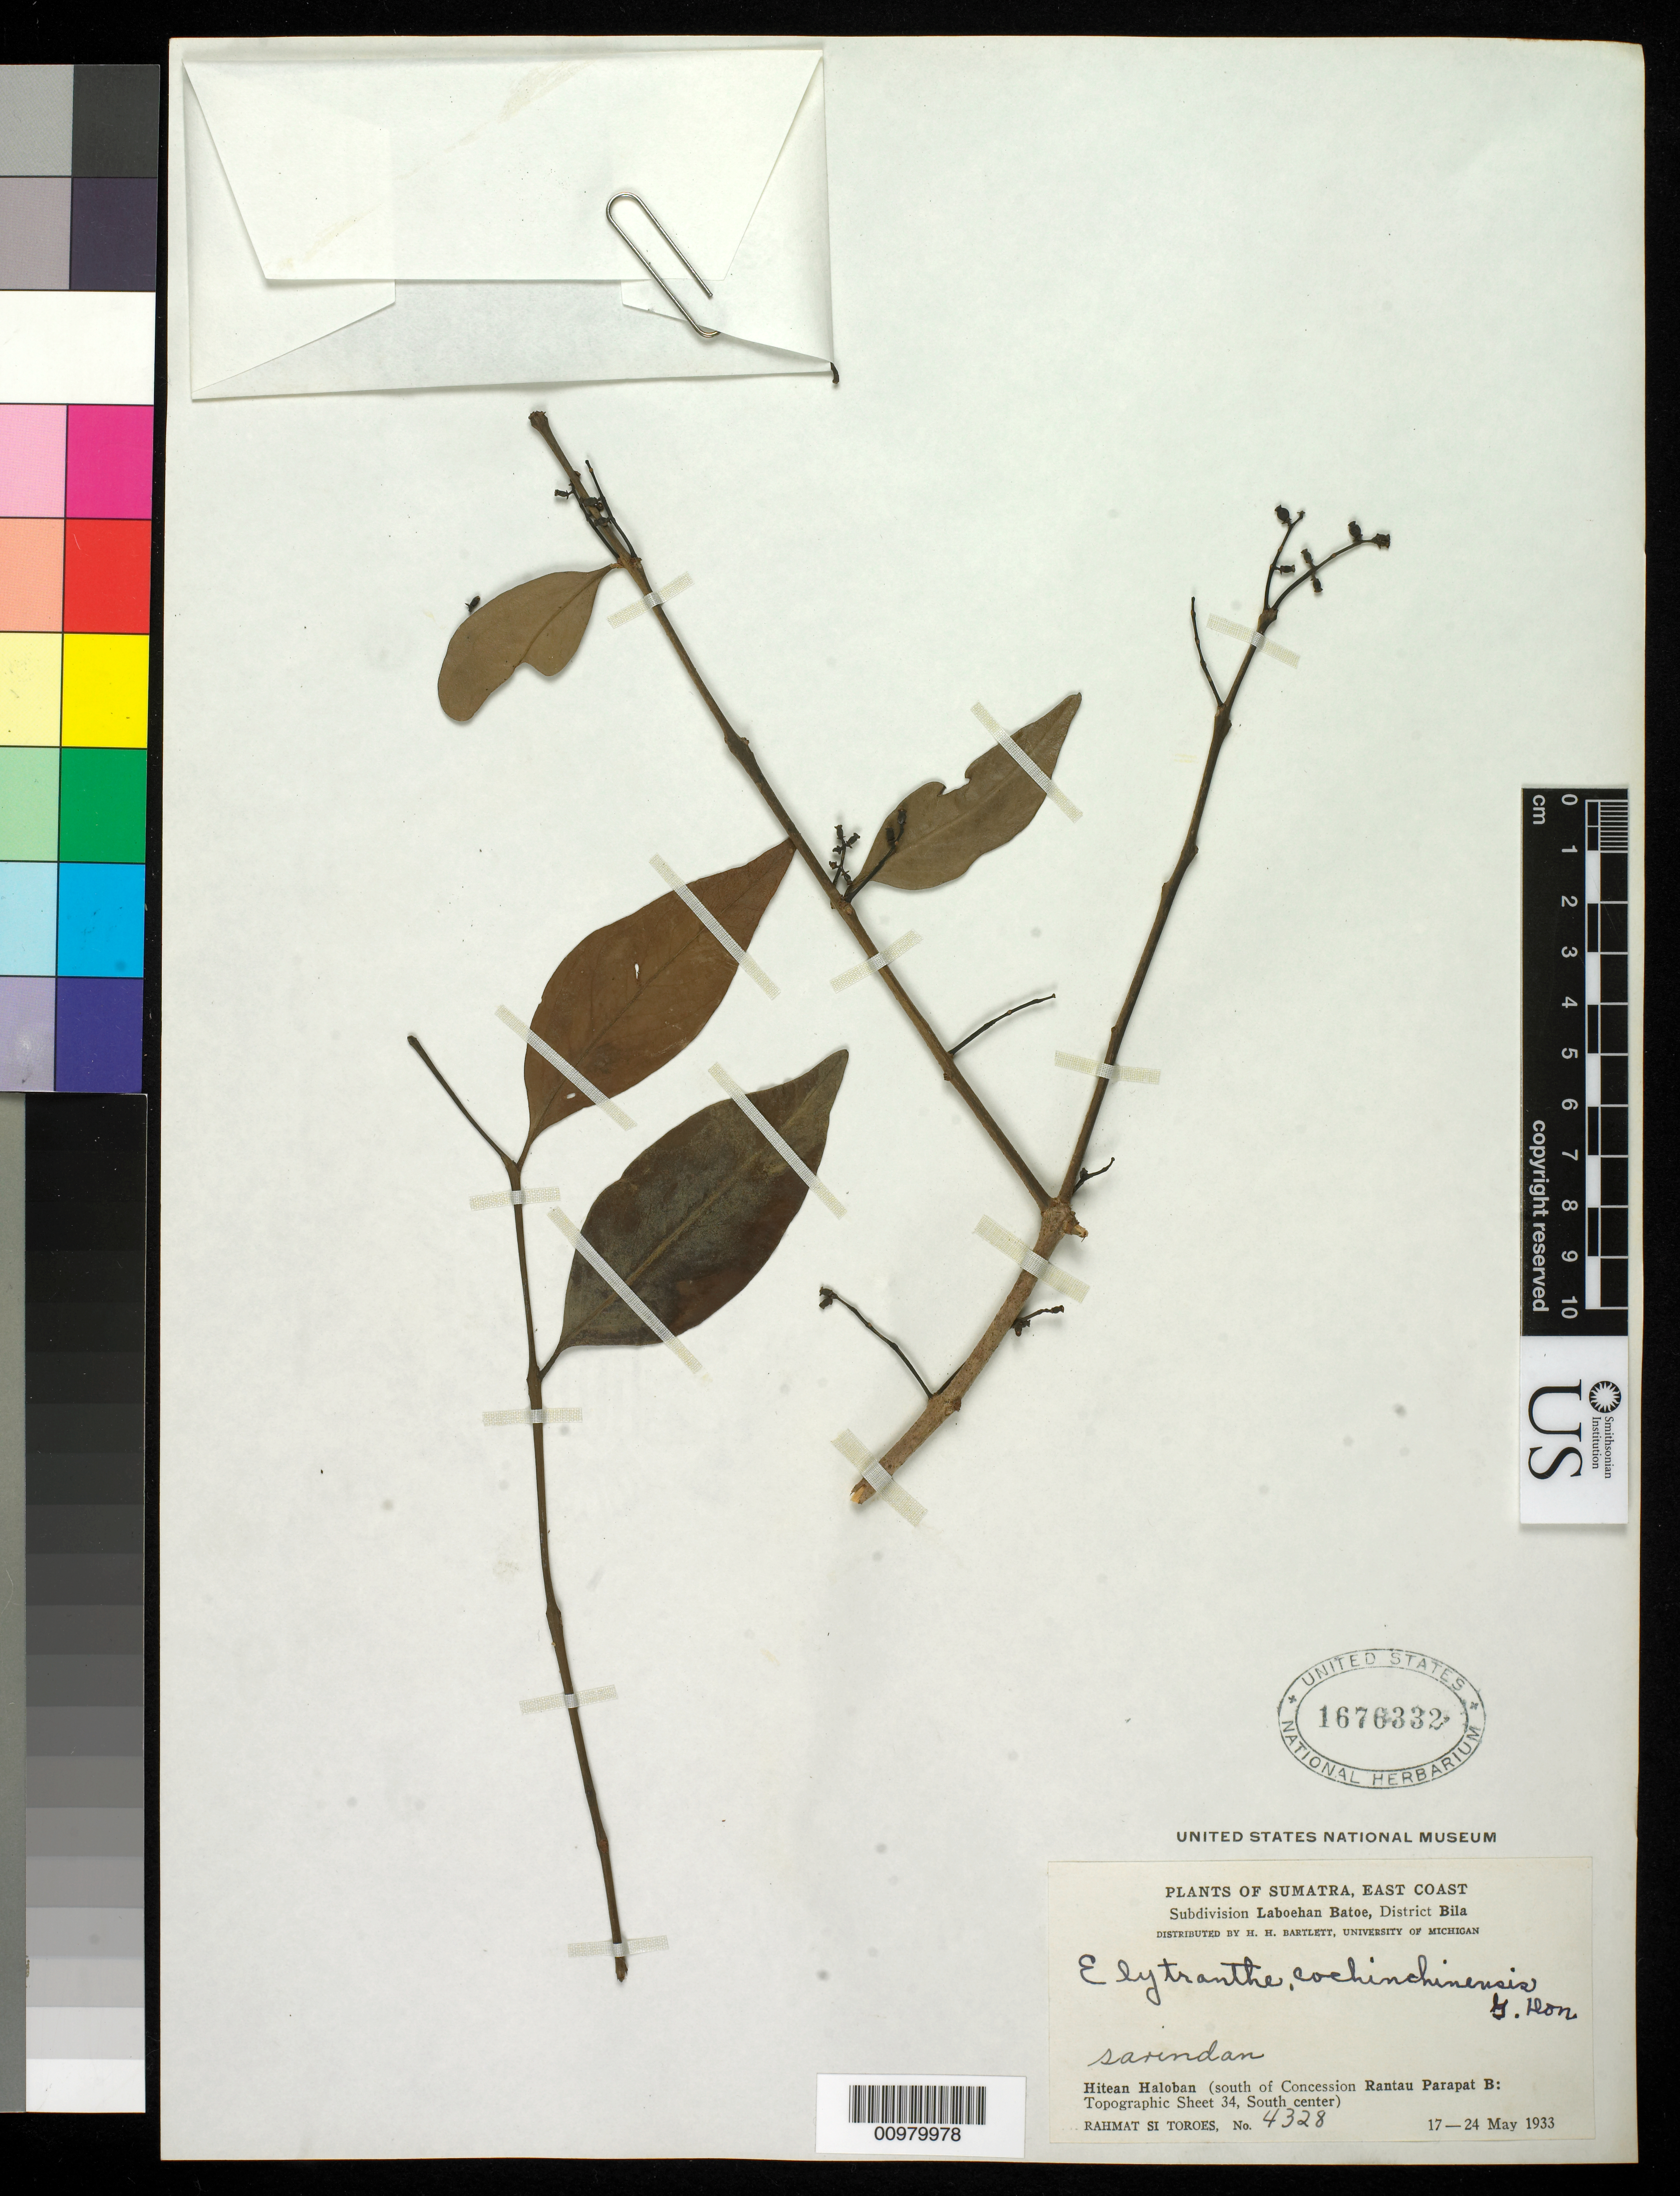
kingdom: Plantae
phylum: Tracheophyta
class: Magnoliopsida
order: Santalales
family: Loranthaceae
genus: Elytranthe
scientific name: Elytranthe cochinchinensis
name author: (Lour.) G. Don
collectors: Rahmat Si Boeea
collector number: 4328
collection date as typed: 17 May 1933 to 24 May 1933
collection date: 1933-05-17/1933-05-24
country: Indonesia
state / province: Sumatra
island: Sumatra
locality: Hitean Haloban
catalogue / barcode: US 1676332